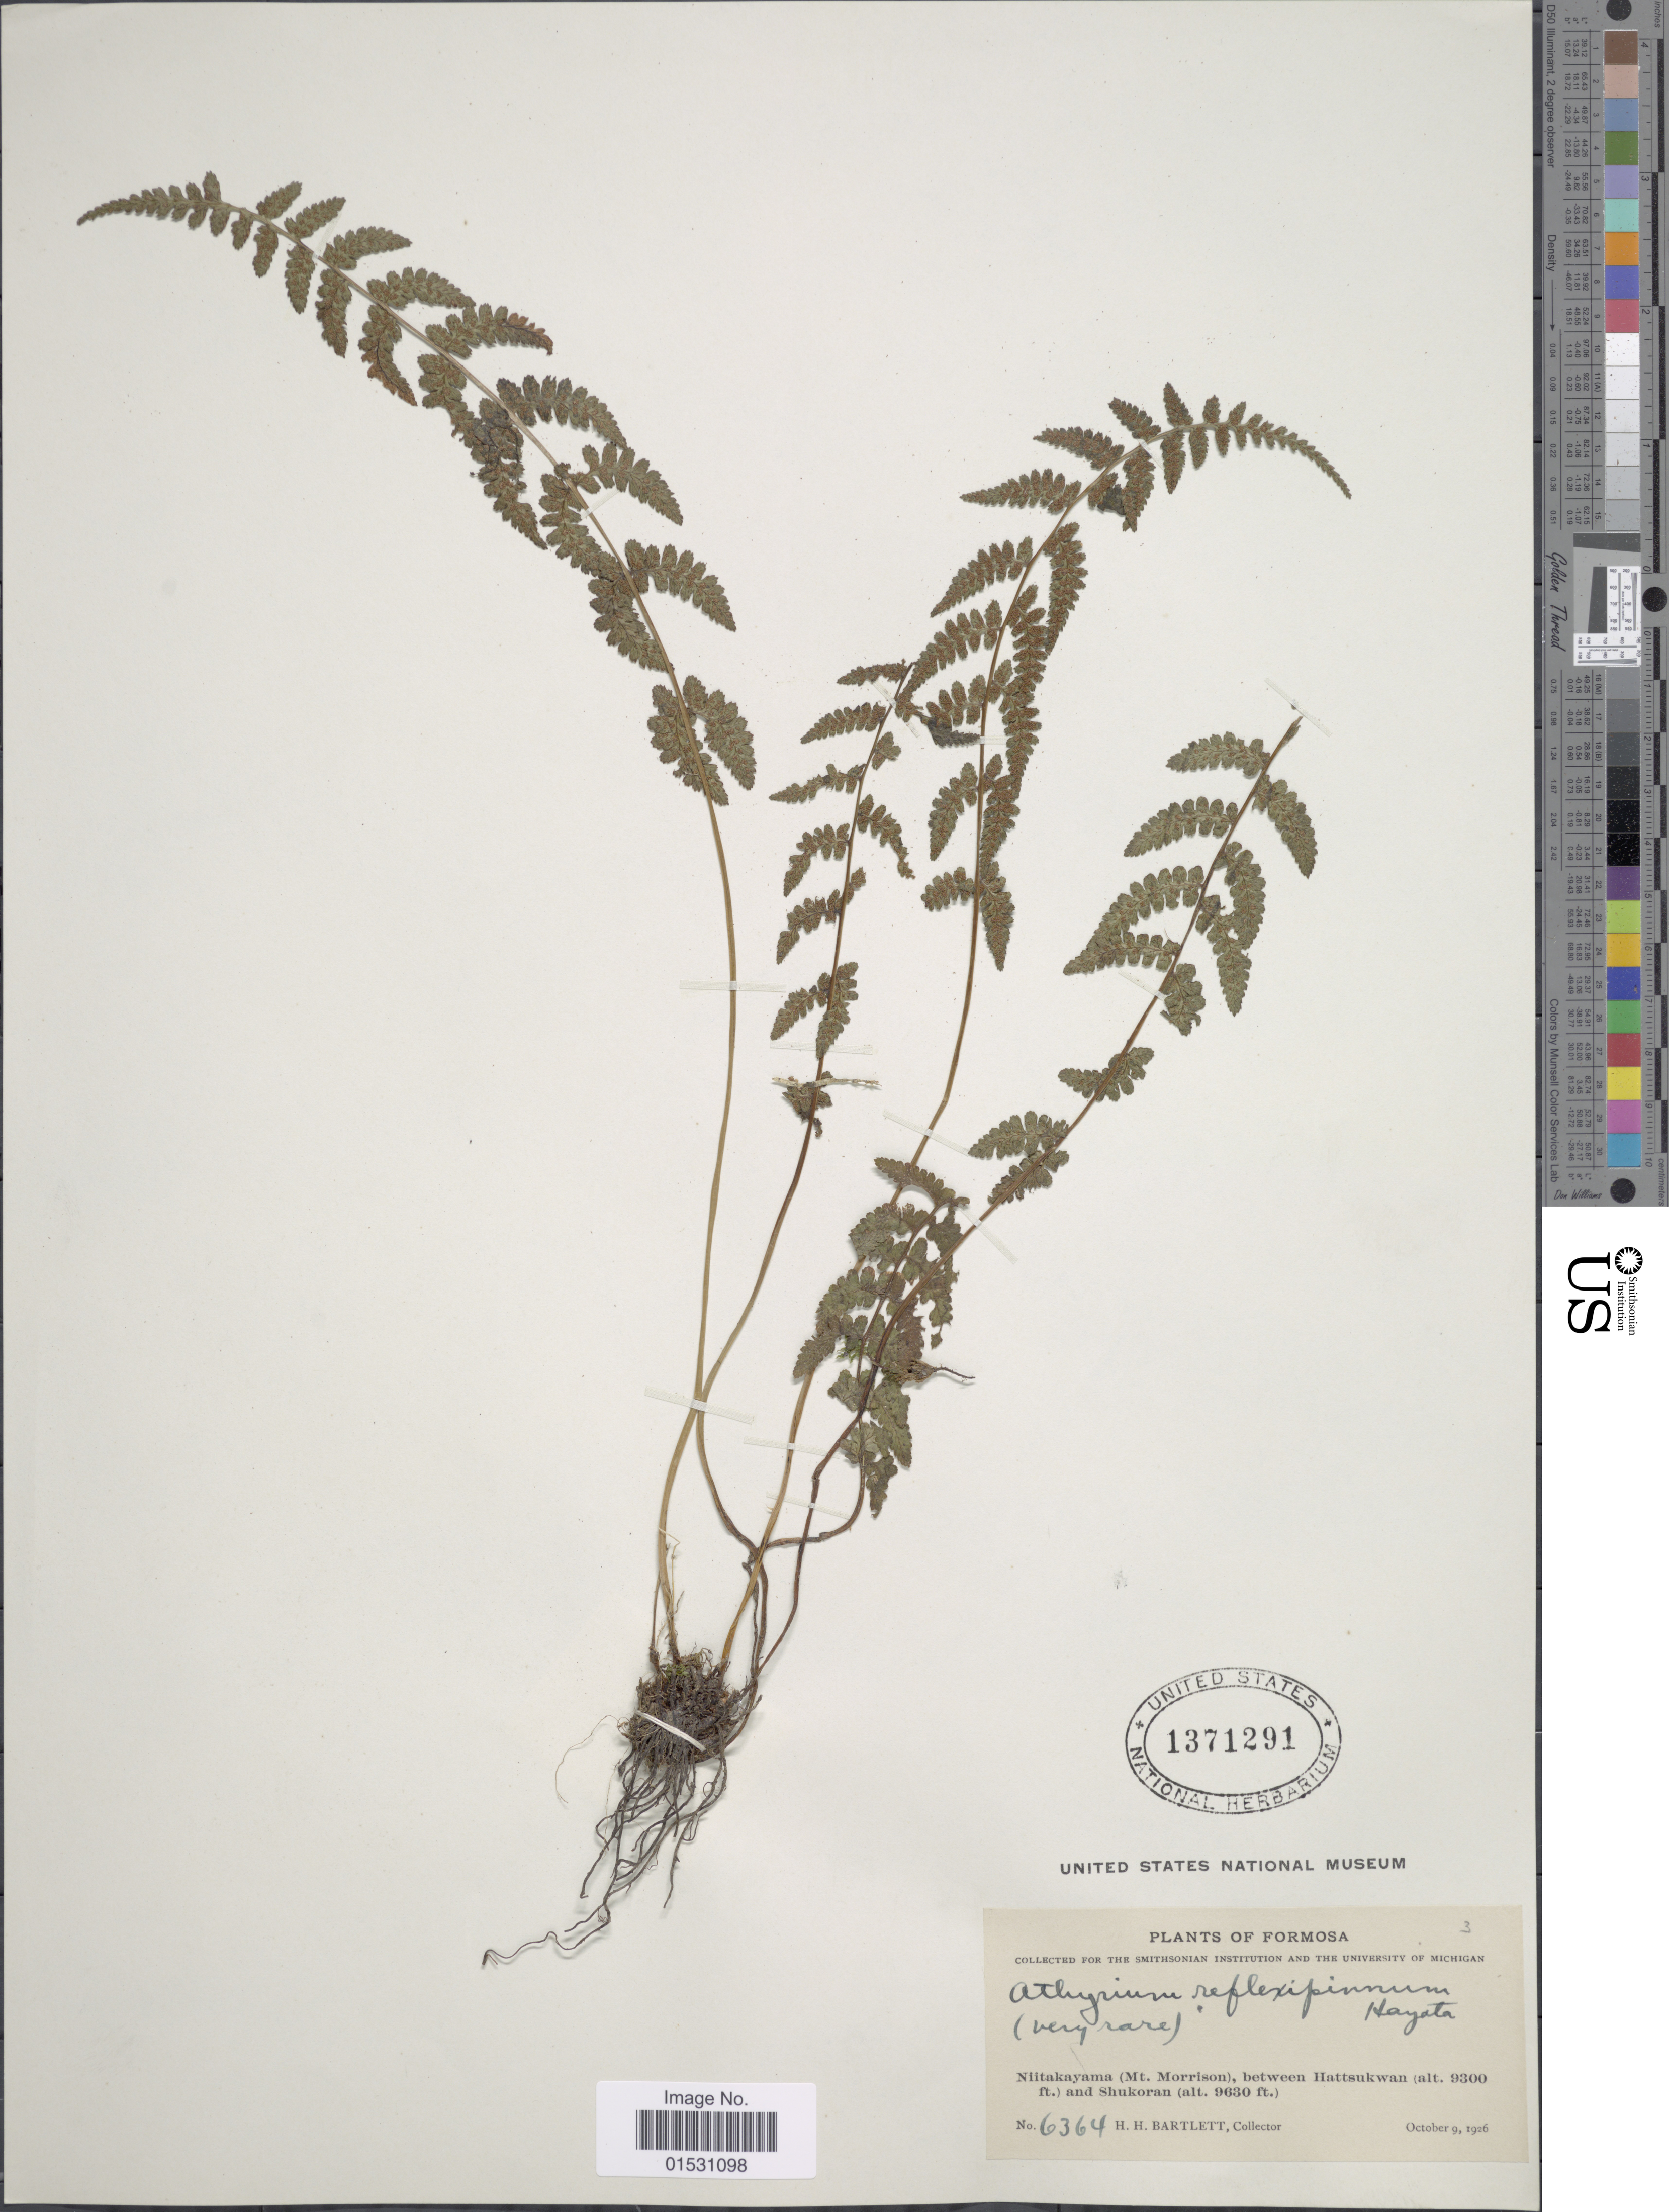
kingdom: Plantae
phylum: Tracheophyta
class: Polypodiopsida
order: Polypodiales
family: Athyriaceae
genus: Athyrium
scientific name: Athyrium reflexipinnum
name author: Hayata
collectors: H. H. Bartlett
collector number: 6364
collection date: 1926-10-09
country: Taiwan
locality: Niitakayama (Mt. Morrison), between Hattsukwan and Shukoran.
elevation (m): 2835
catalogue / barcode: US 1371291